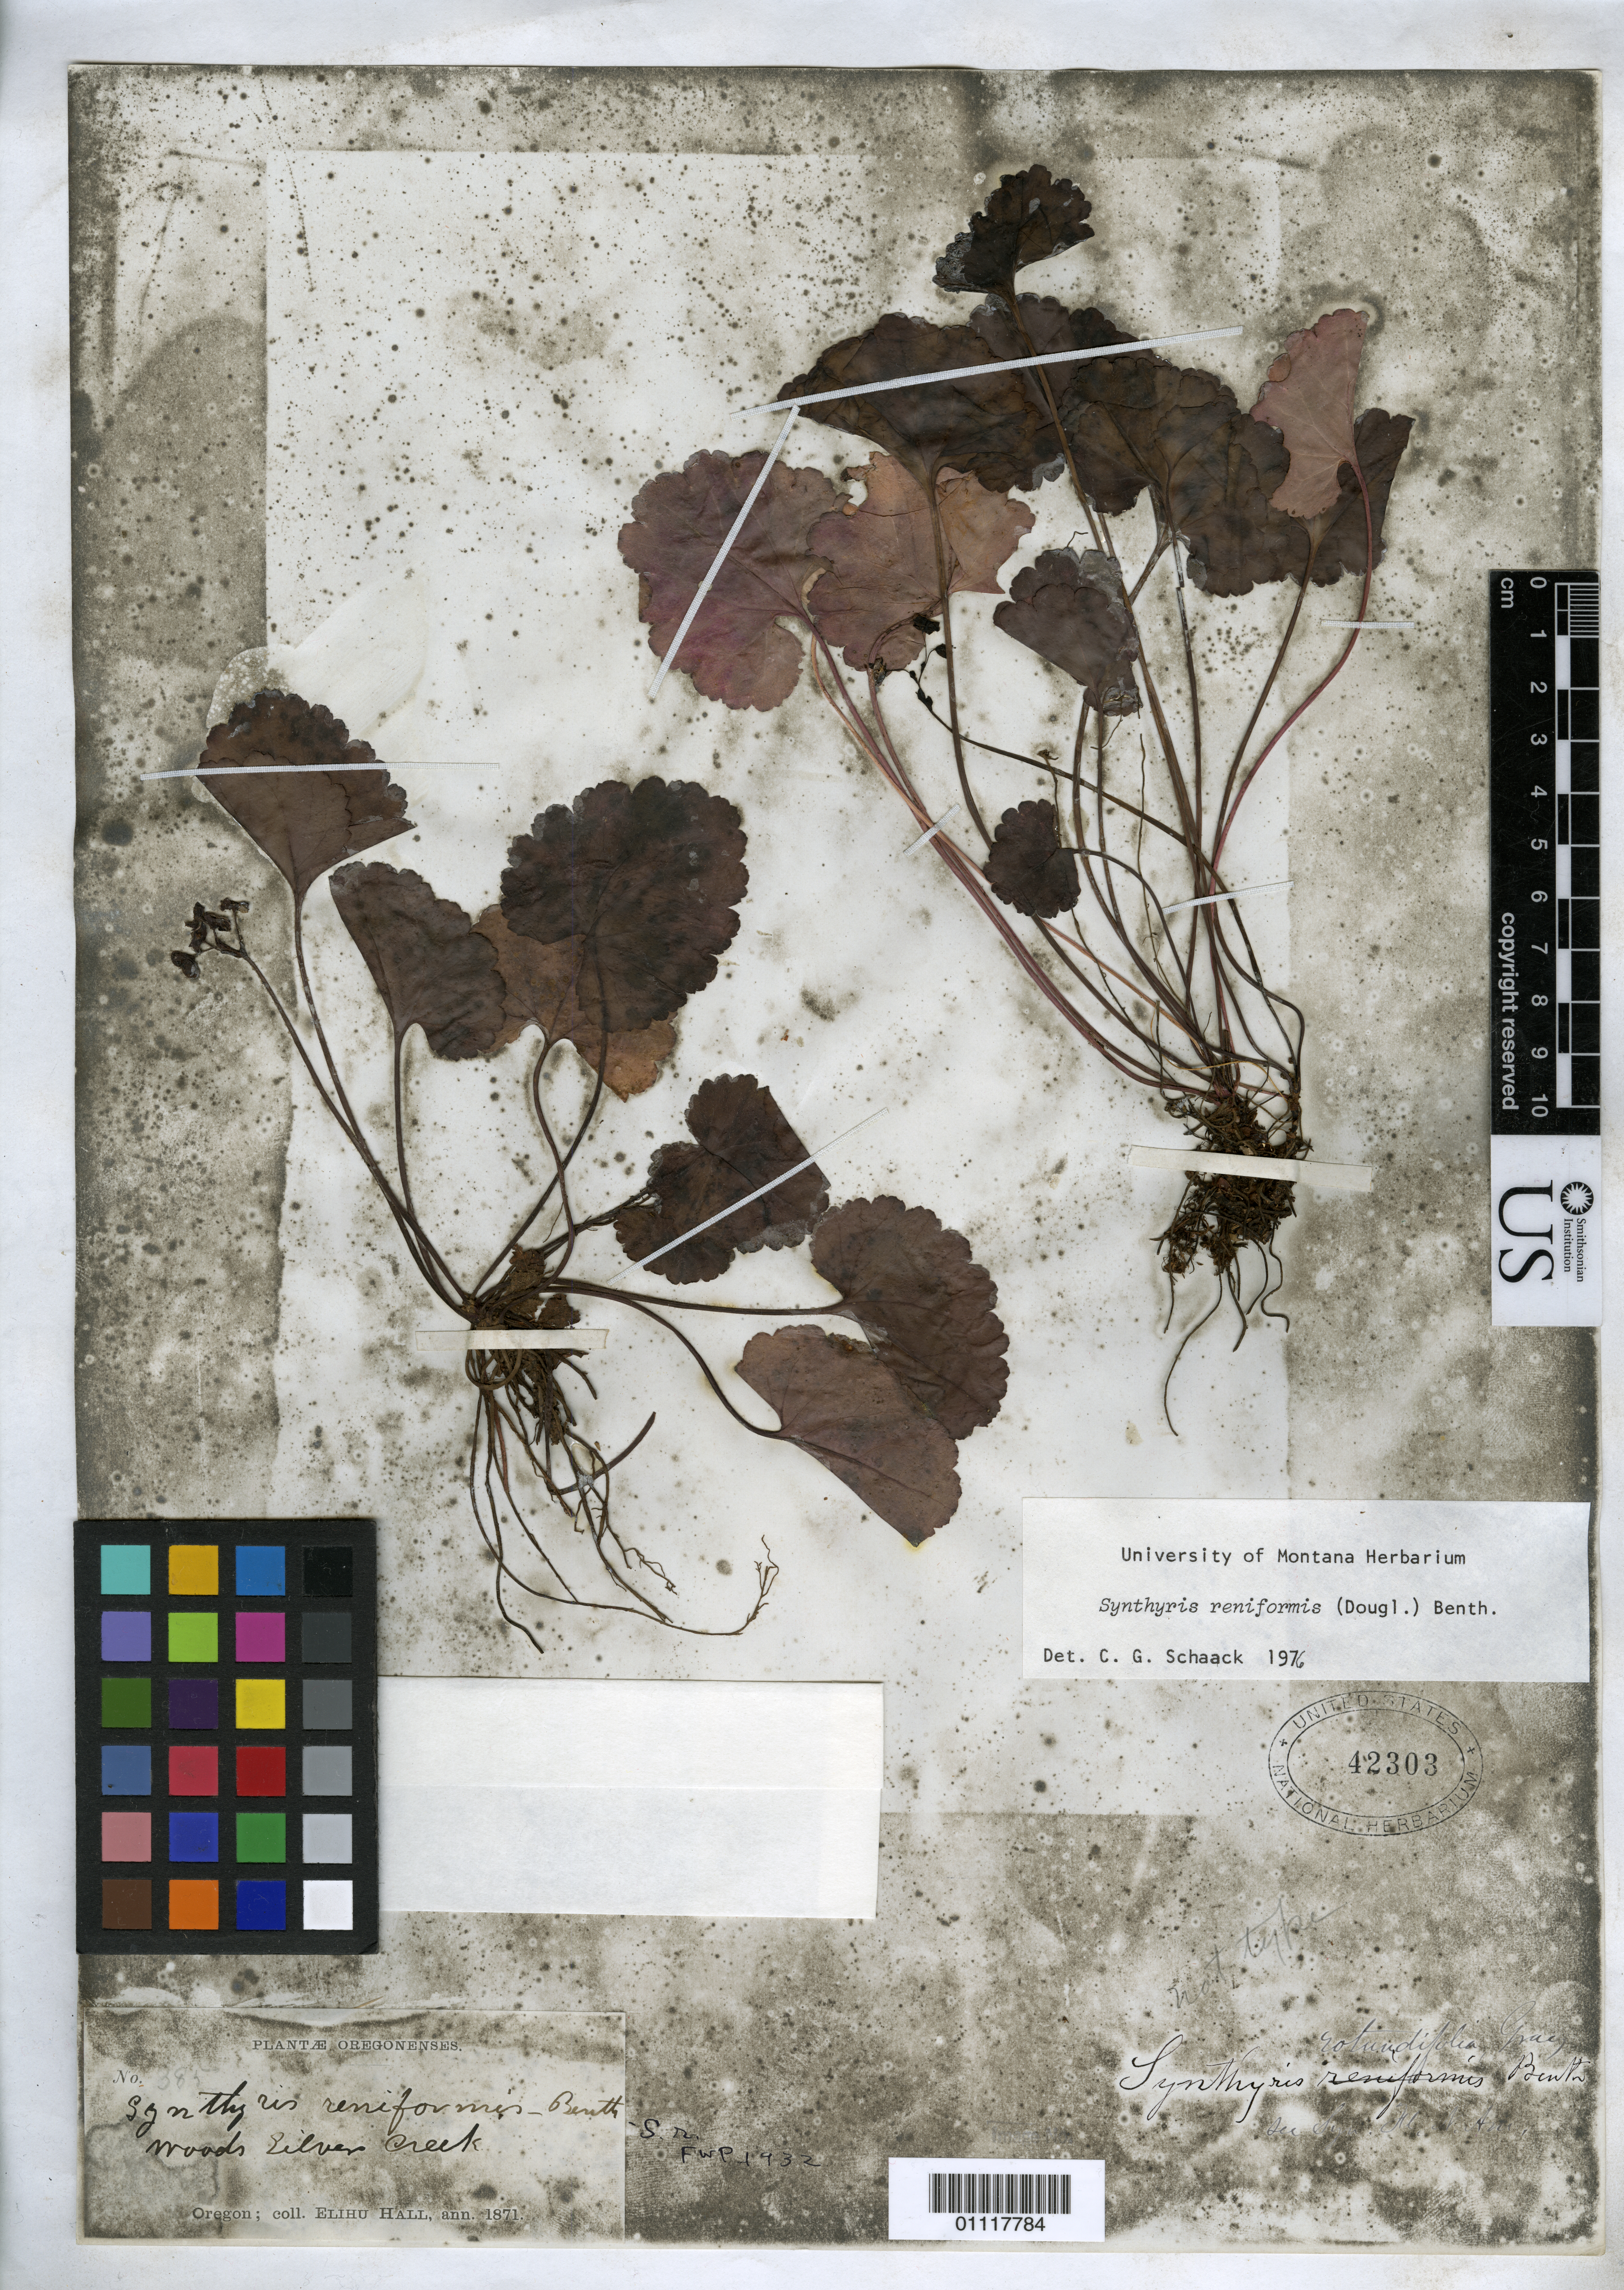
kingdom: Plantae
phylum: Tracheophyta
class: Magnoliopsida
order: Lamiales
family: Plantaginaceae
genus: Synthyris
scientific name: Synthyris rotundifolia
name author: A. Gray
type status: Syntype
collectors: E. Hall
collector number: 385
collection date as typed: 1871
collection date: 1871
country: United States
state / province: Oregon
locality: Silver Creek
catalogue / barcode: US 42303